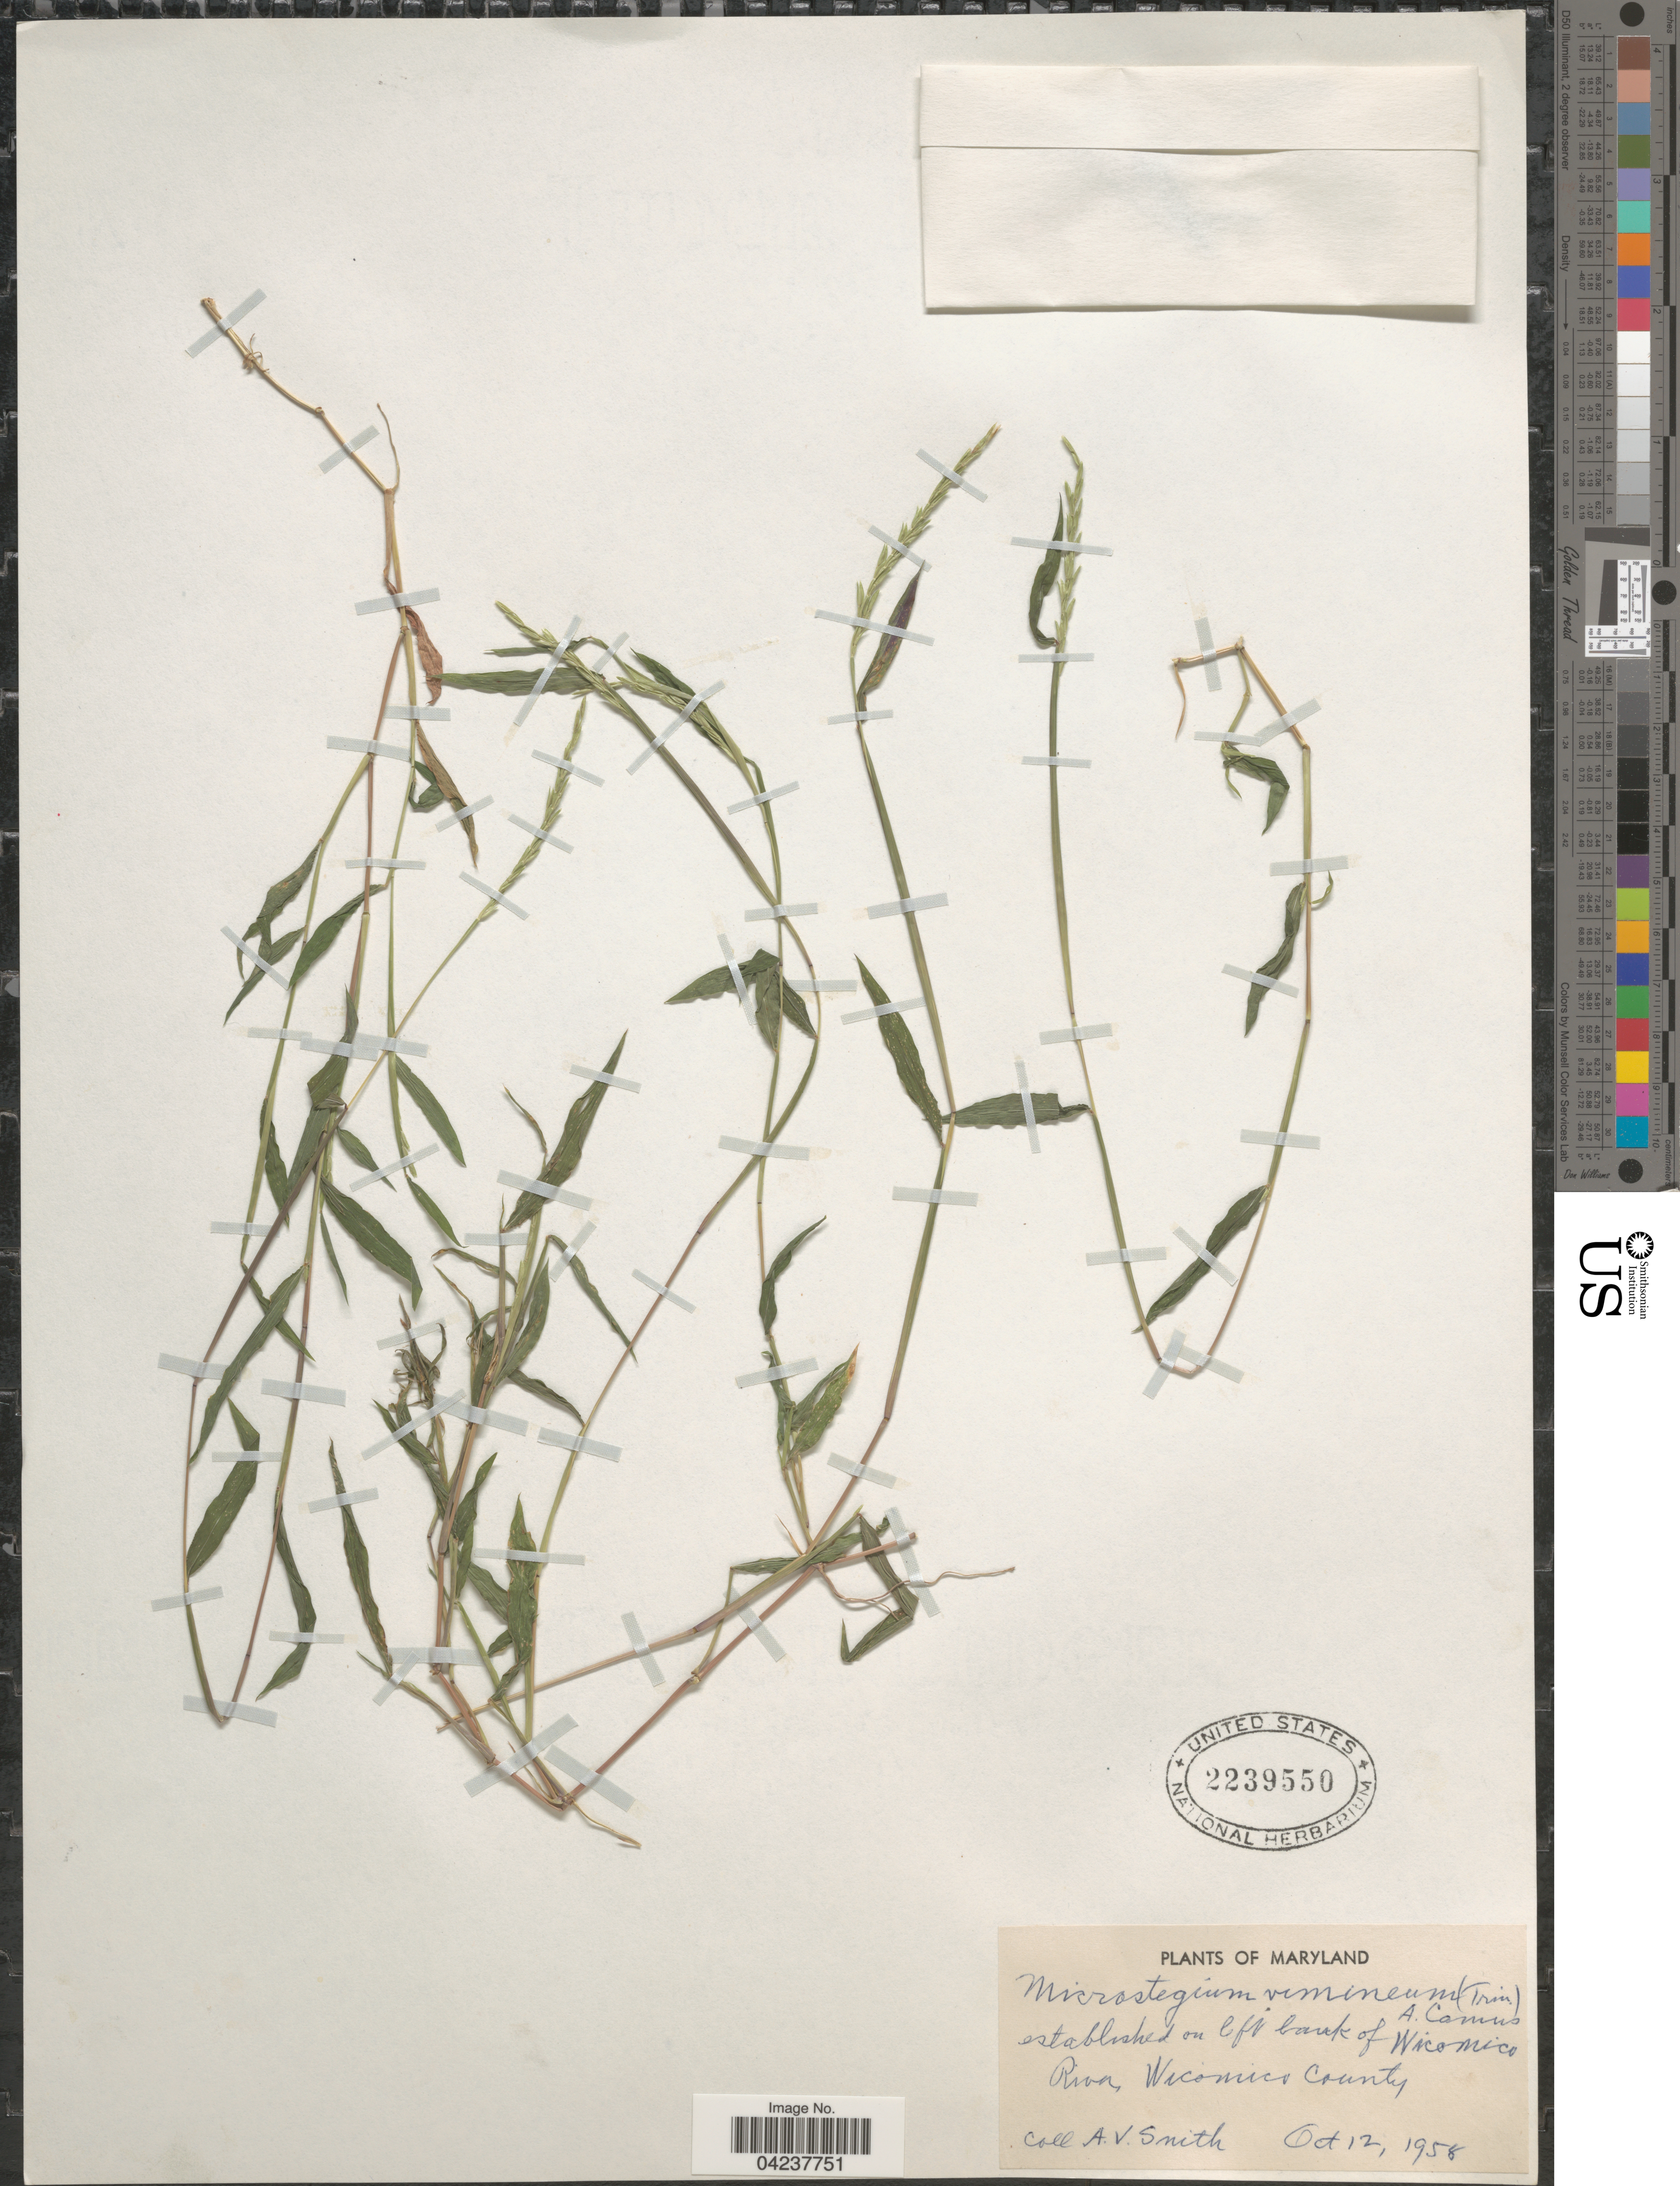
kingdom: Plantae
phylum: Tracheophyta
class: Liliopsida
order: Poales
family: Poaceae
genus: Microstegium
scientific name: Microstegium vimineum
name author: (Trin.) A. Camus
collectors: A. V. P. Smith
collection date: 1958-10-12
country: United States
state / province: Maryland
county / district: Wicomico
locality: Established on left bank of Wicomico River, Wicomico County.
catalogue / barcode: US 2239550